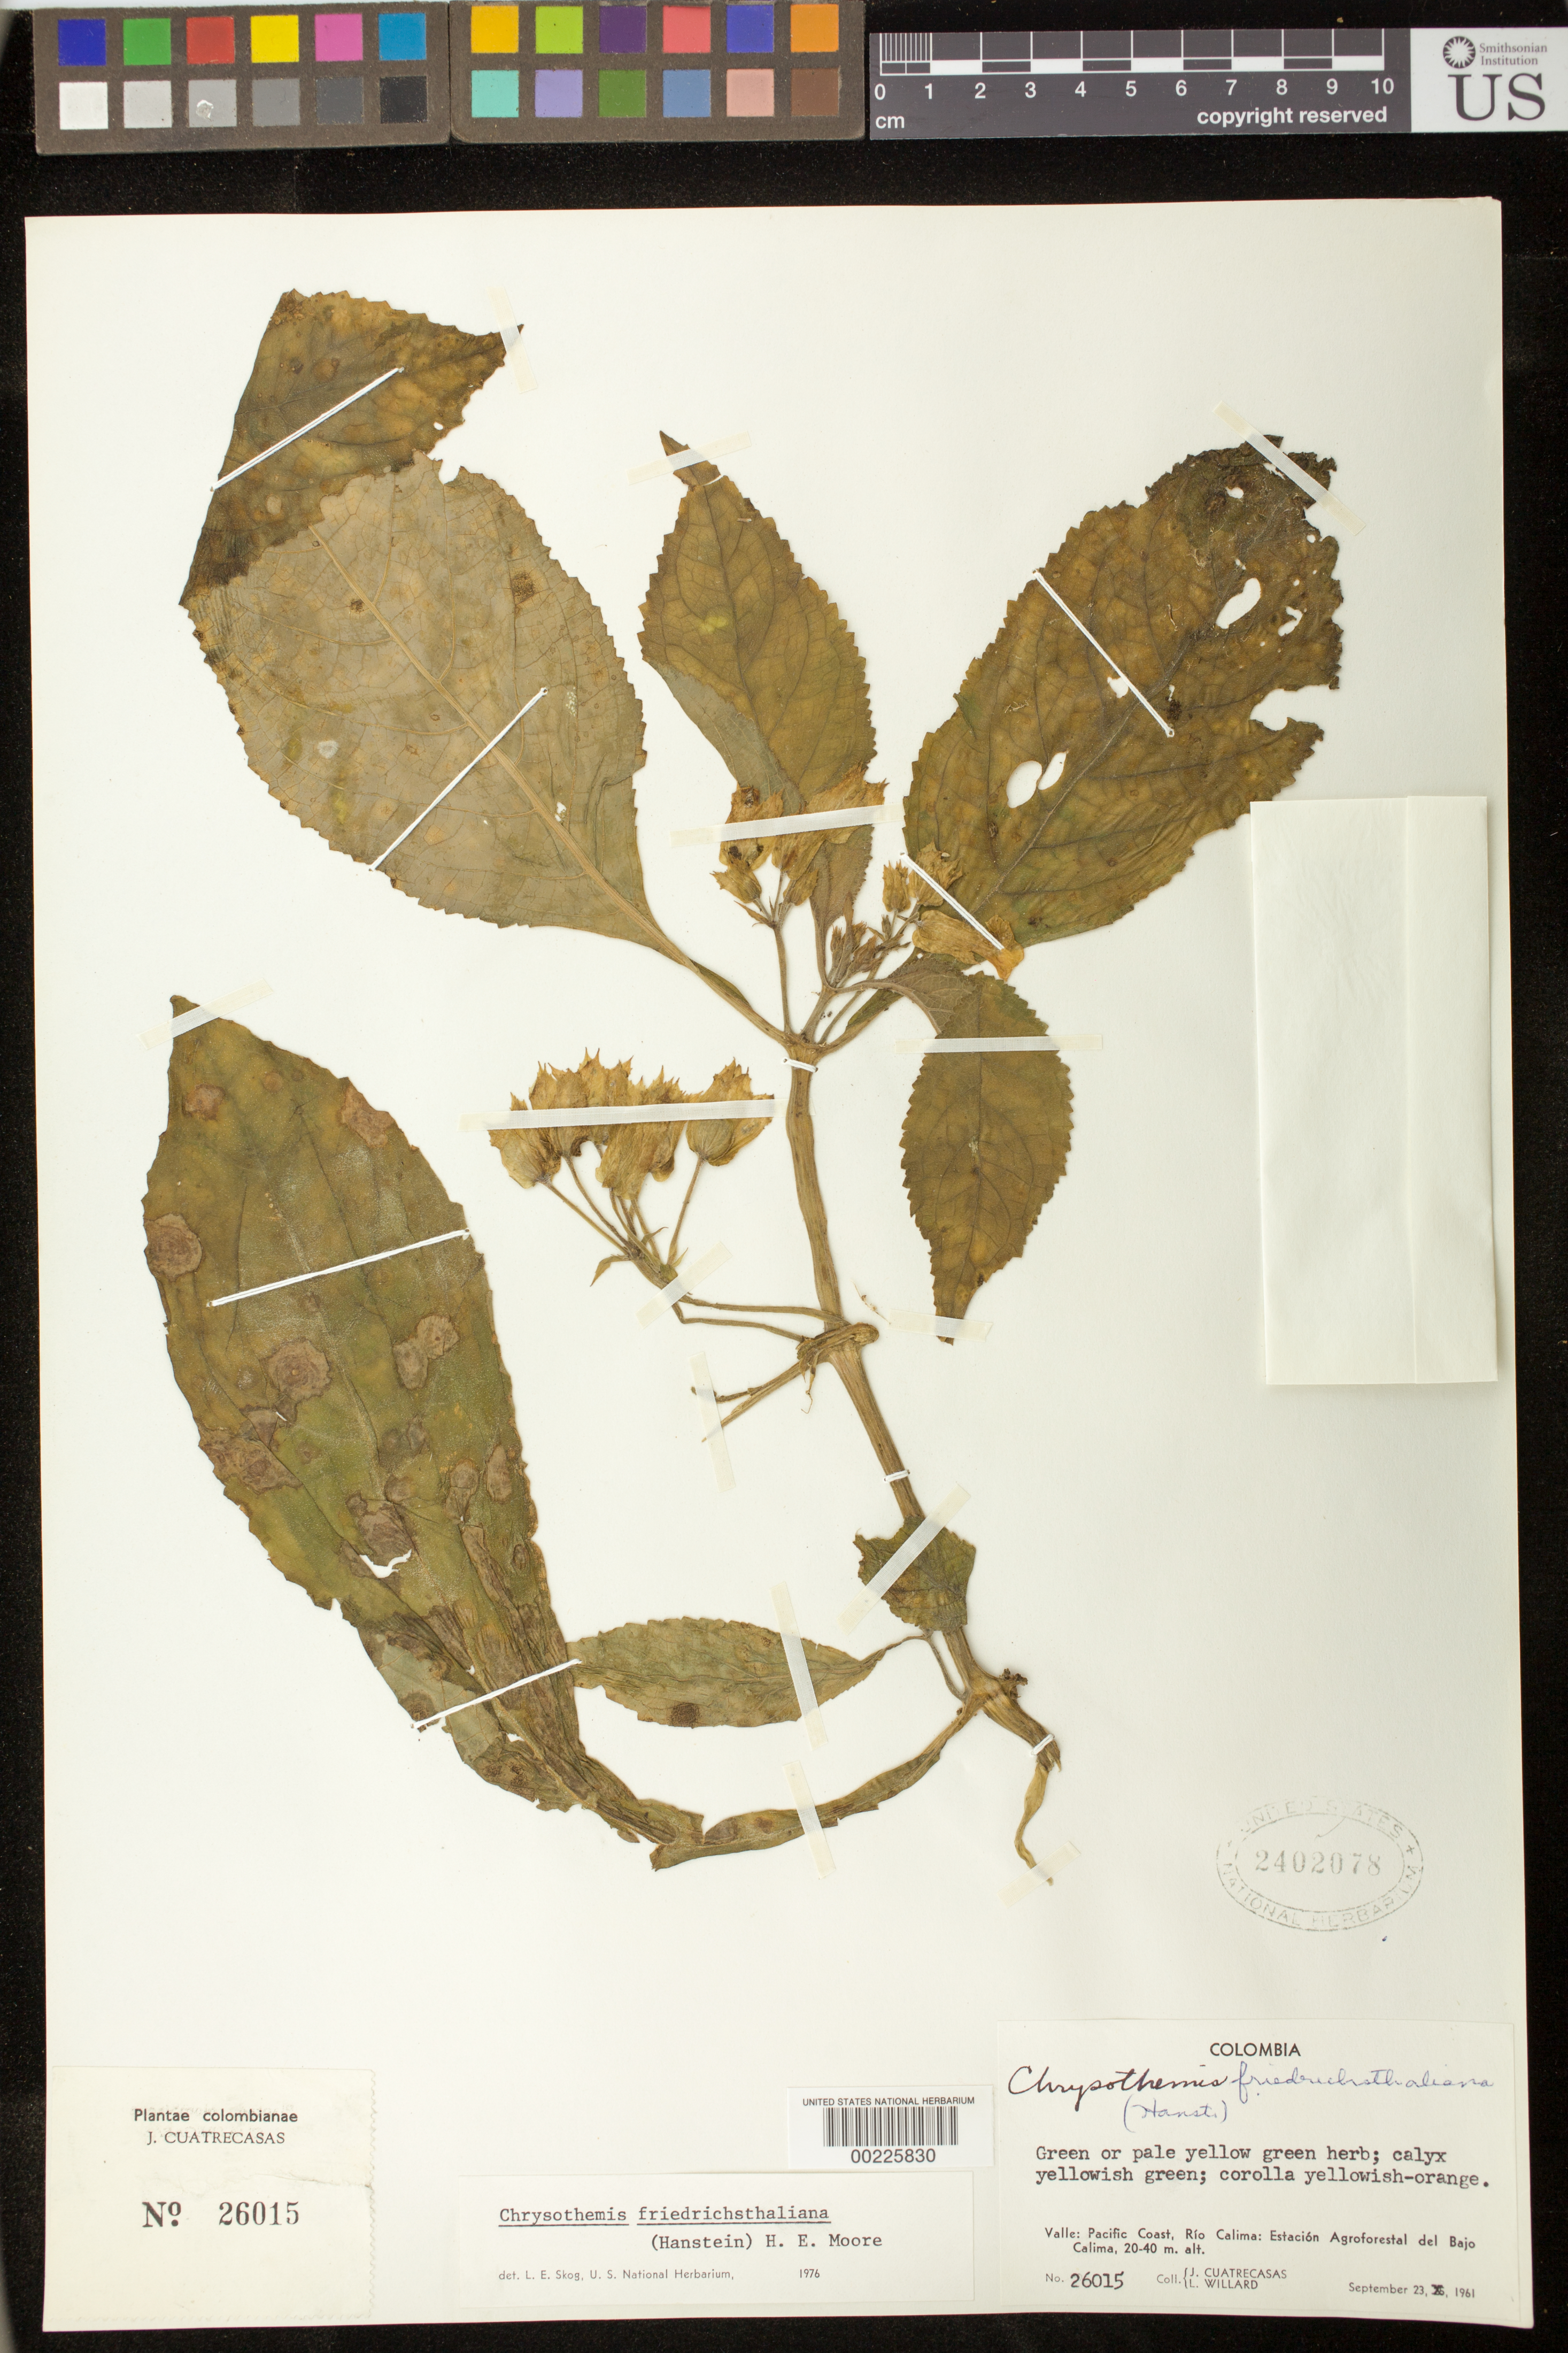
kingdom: Plantae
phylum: Tracheophyta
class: Magnoliopsida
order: Lamiales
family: Gesneriaceae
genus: Chrysothemis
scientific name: Chrysothemis friedrichsthaliana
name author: (Hanst.) H.E. Moore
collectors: J. Cuatrecasas & L. Willard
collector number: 26015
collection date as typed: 23 Sep 1961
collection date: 1961-09-23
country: Colombia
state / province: Valle del Cauca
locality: Pacific coast, Rio Calima, Estacion Agroforestal del Bajo Calima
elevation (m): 20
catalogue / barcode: US 2402078